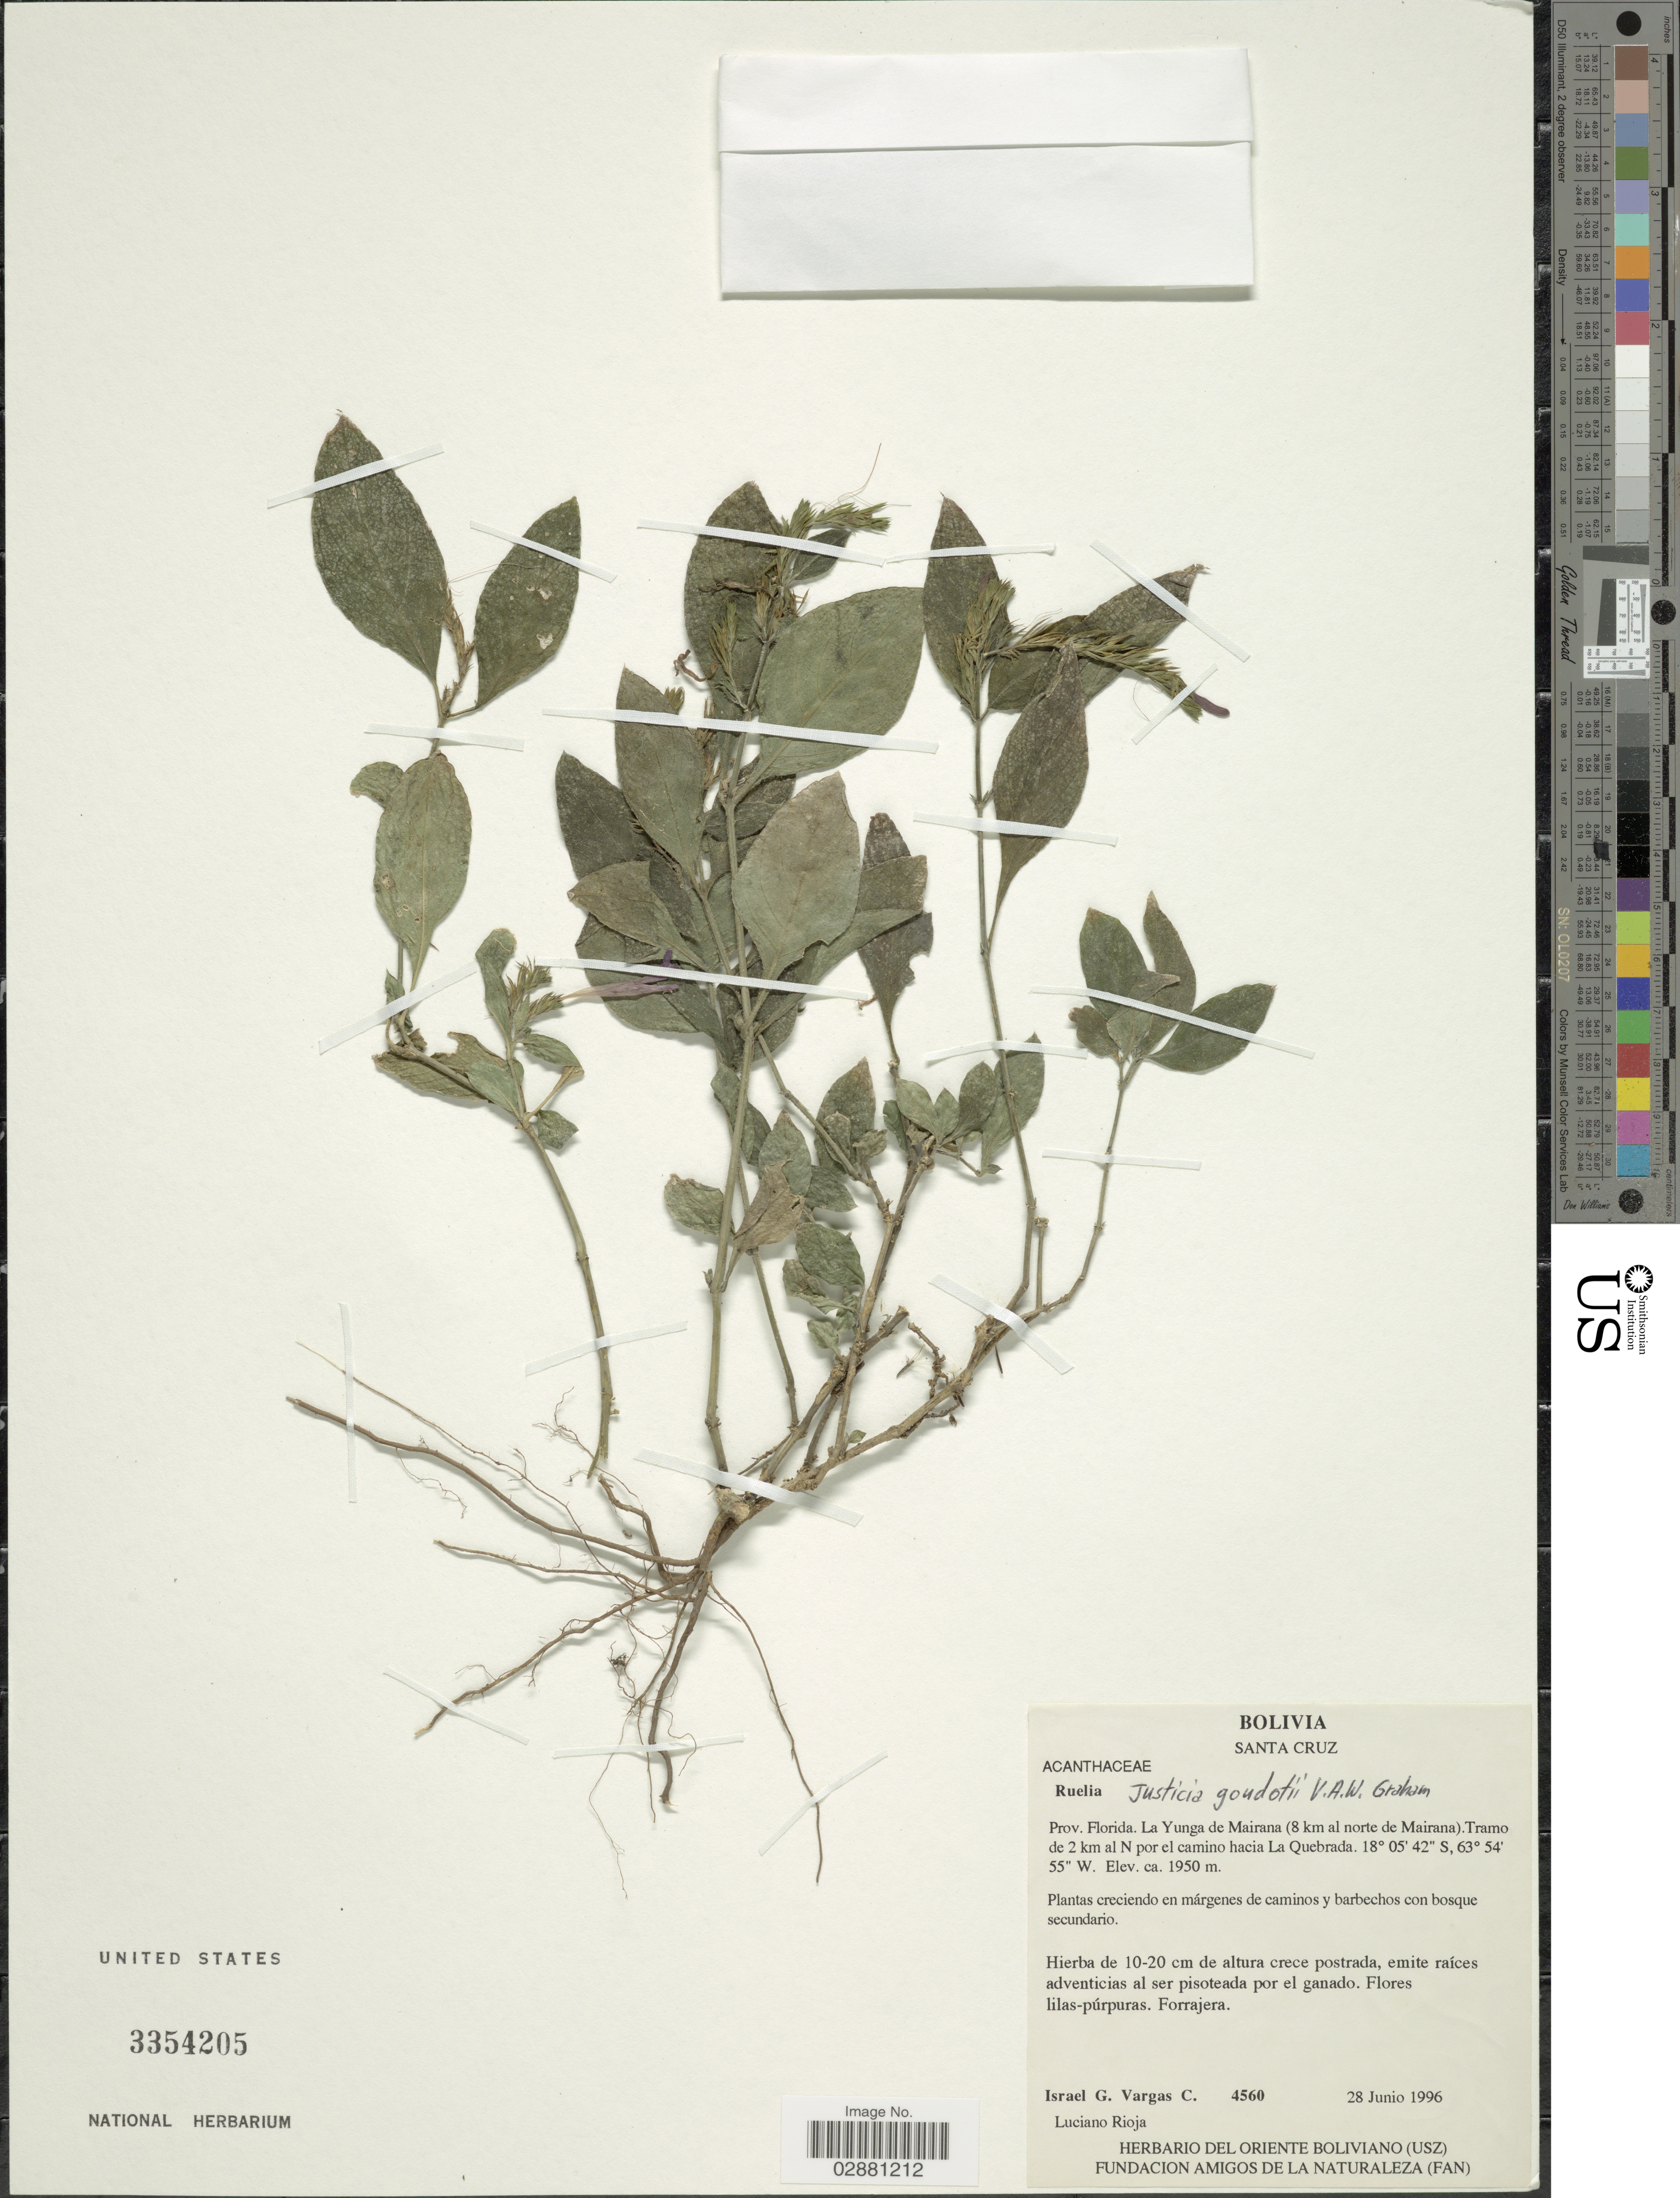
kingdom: Plantae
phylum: Tracheophyta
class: Magnoliopsida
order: Lamiales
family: Acanthaceae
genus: Justicia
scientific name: Justicia tocantina subsp. andina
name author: Wassh. & J.R.I. Wood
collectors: I. G. Vargas C. & L. Rioja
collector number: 4560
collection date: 1996-06-28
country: Bolivia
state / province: Santa Cruz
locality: Prov. Florida, La Yunga de Mairana (8 km al norte de Mairana), Tramo de 2 km al N por el camino hacia La Quebrada.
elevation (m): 1950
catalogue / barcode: US 3354205